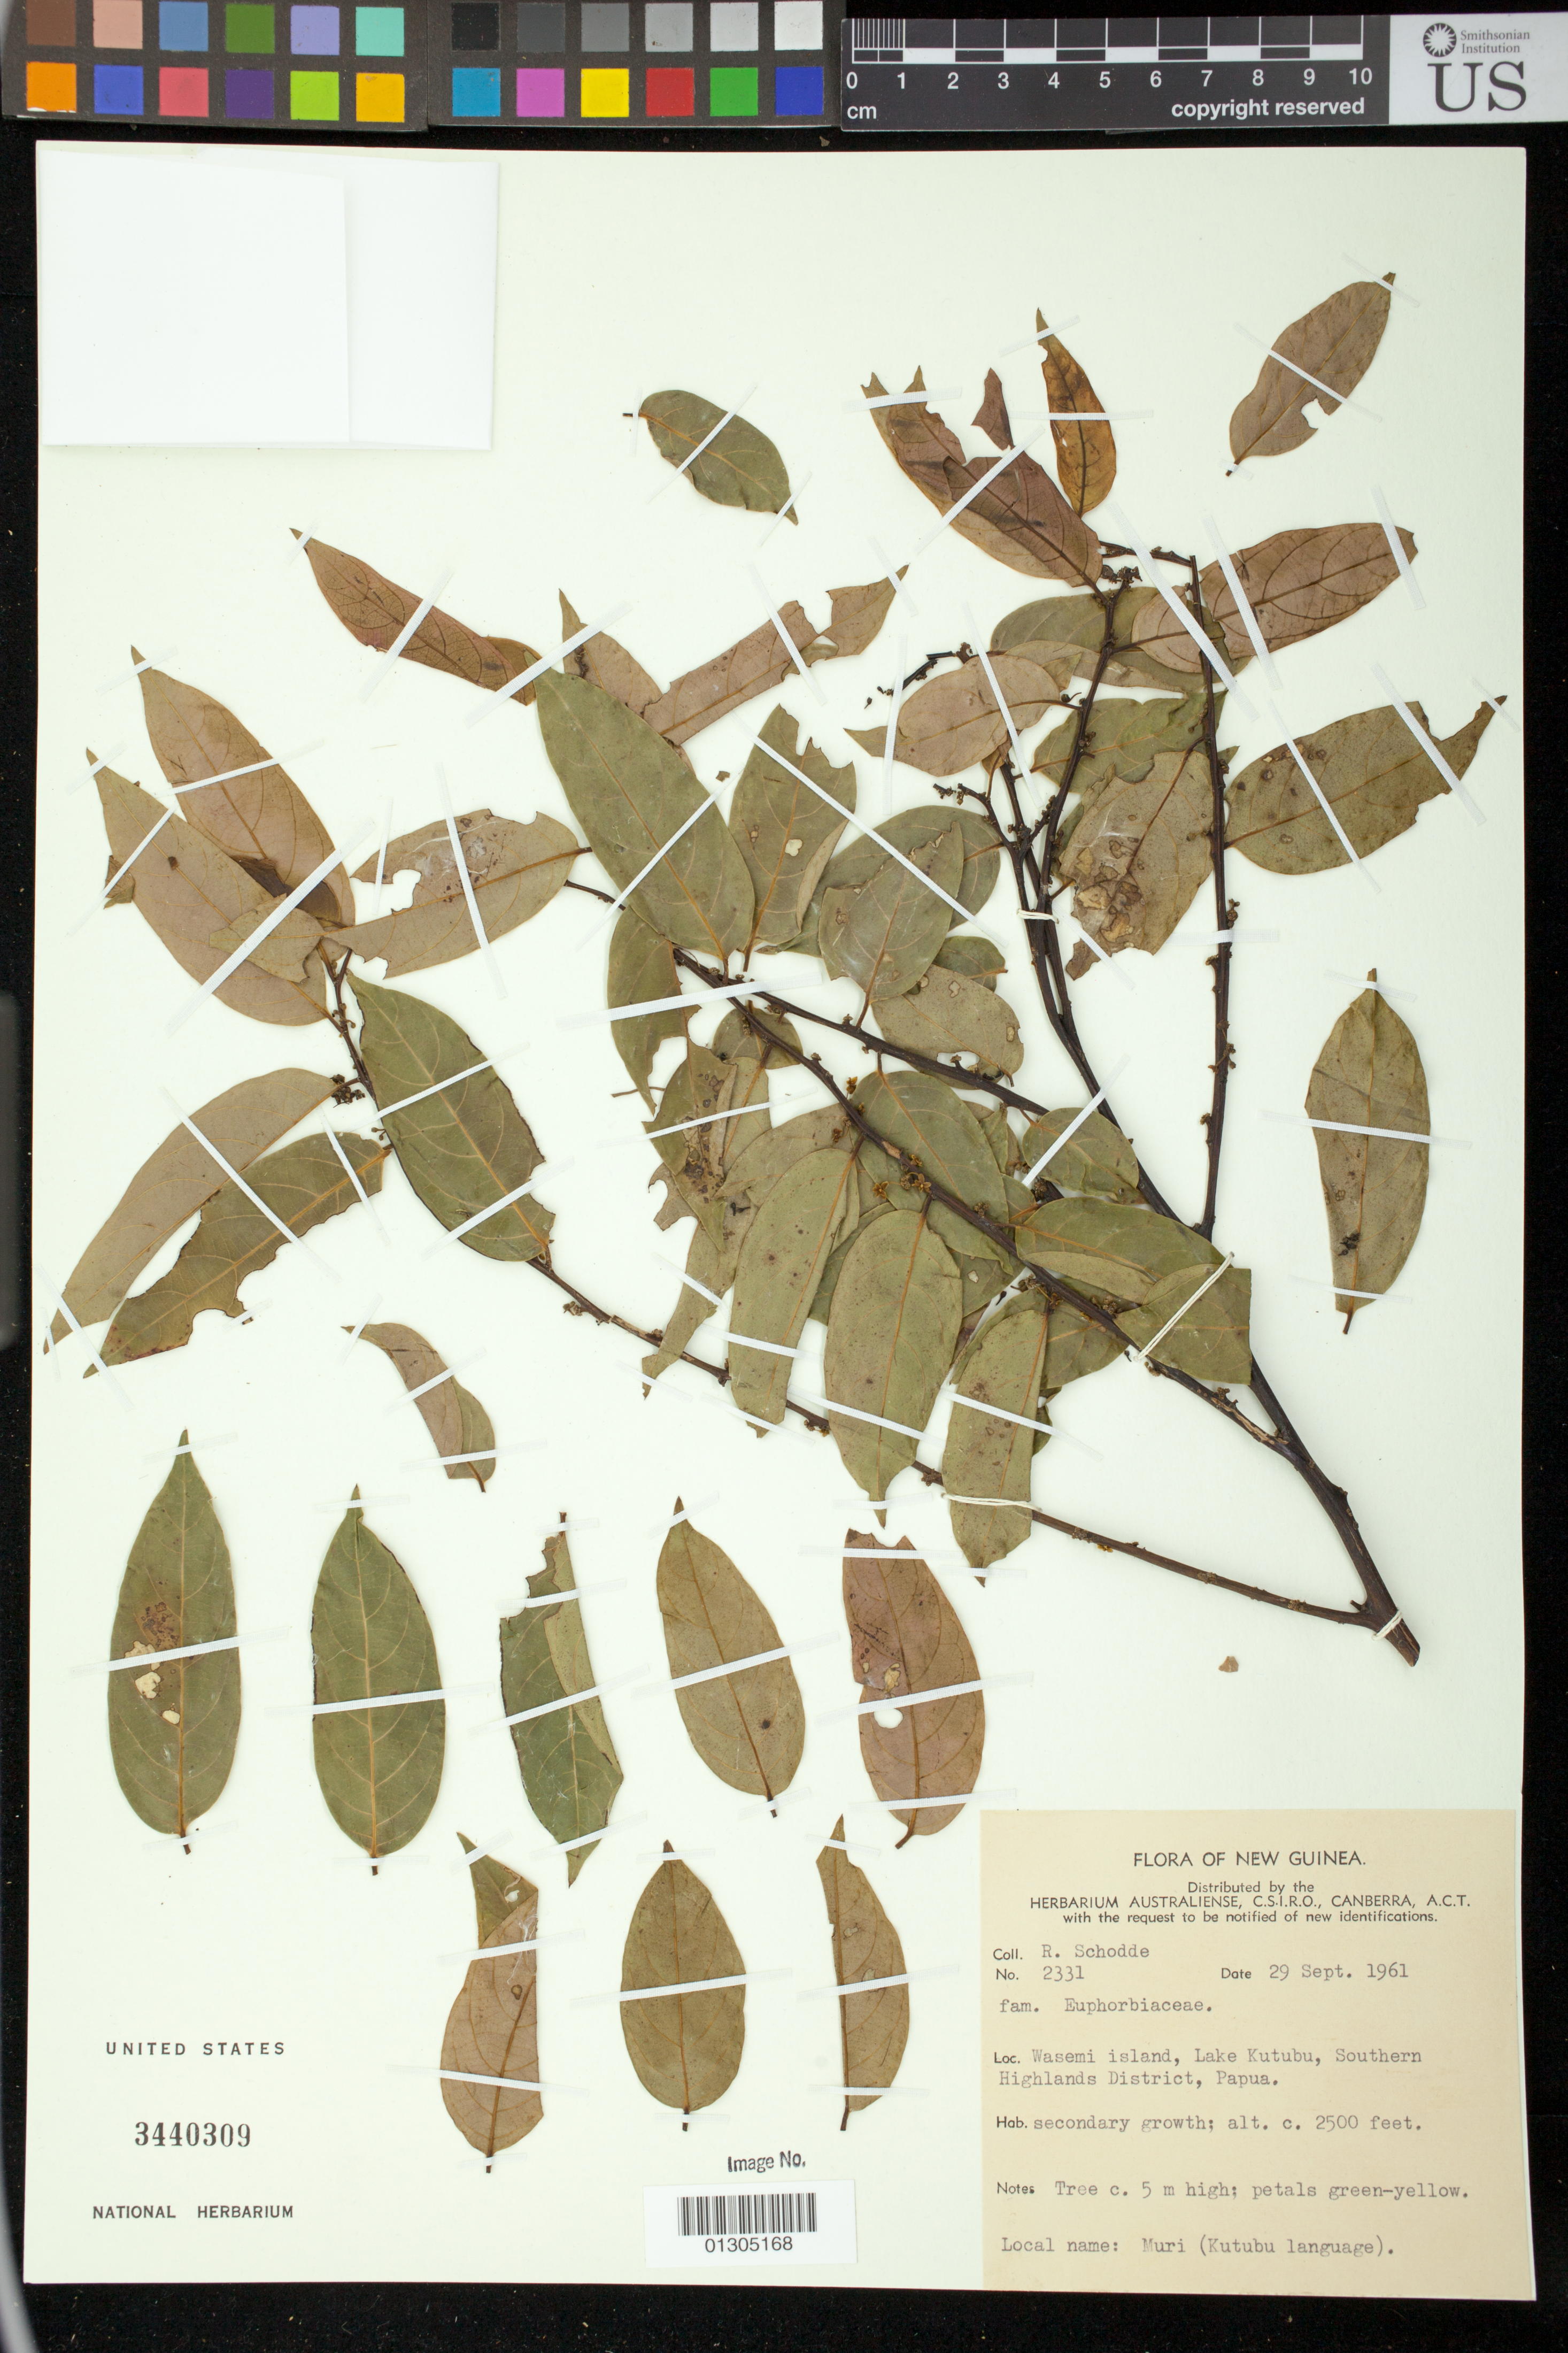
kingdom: Plantae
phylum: Tracheophyta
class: Magnoliopsida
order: Malpighiales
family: Euphorbiaceae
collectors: R. Schodde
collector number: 2331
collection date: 1961-09-29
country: Papua New Guinea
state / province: Southern Highlands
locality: Wasemi island, Lake Kutubu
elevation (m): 762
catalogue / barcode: US 3440309